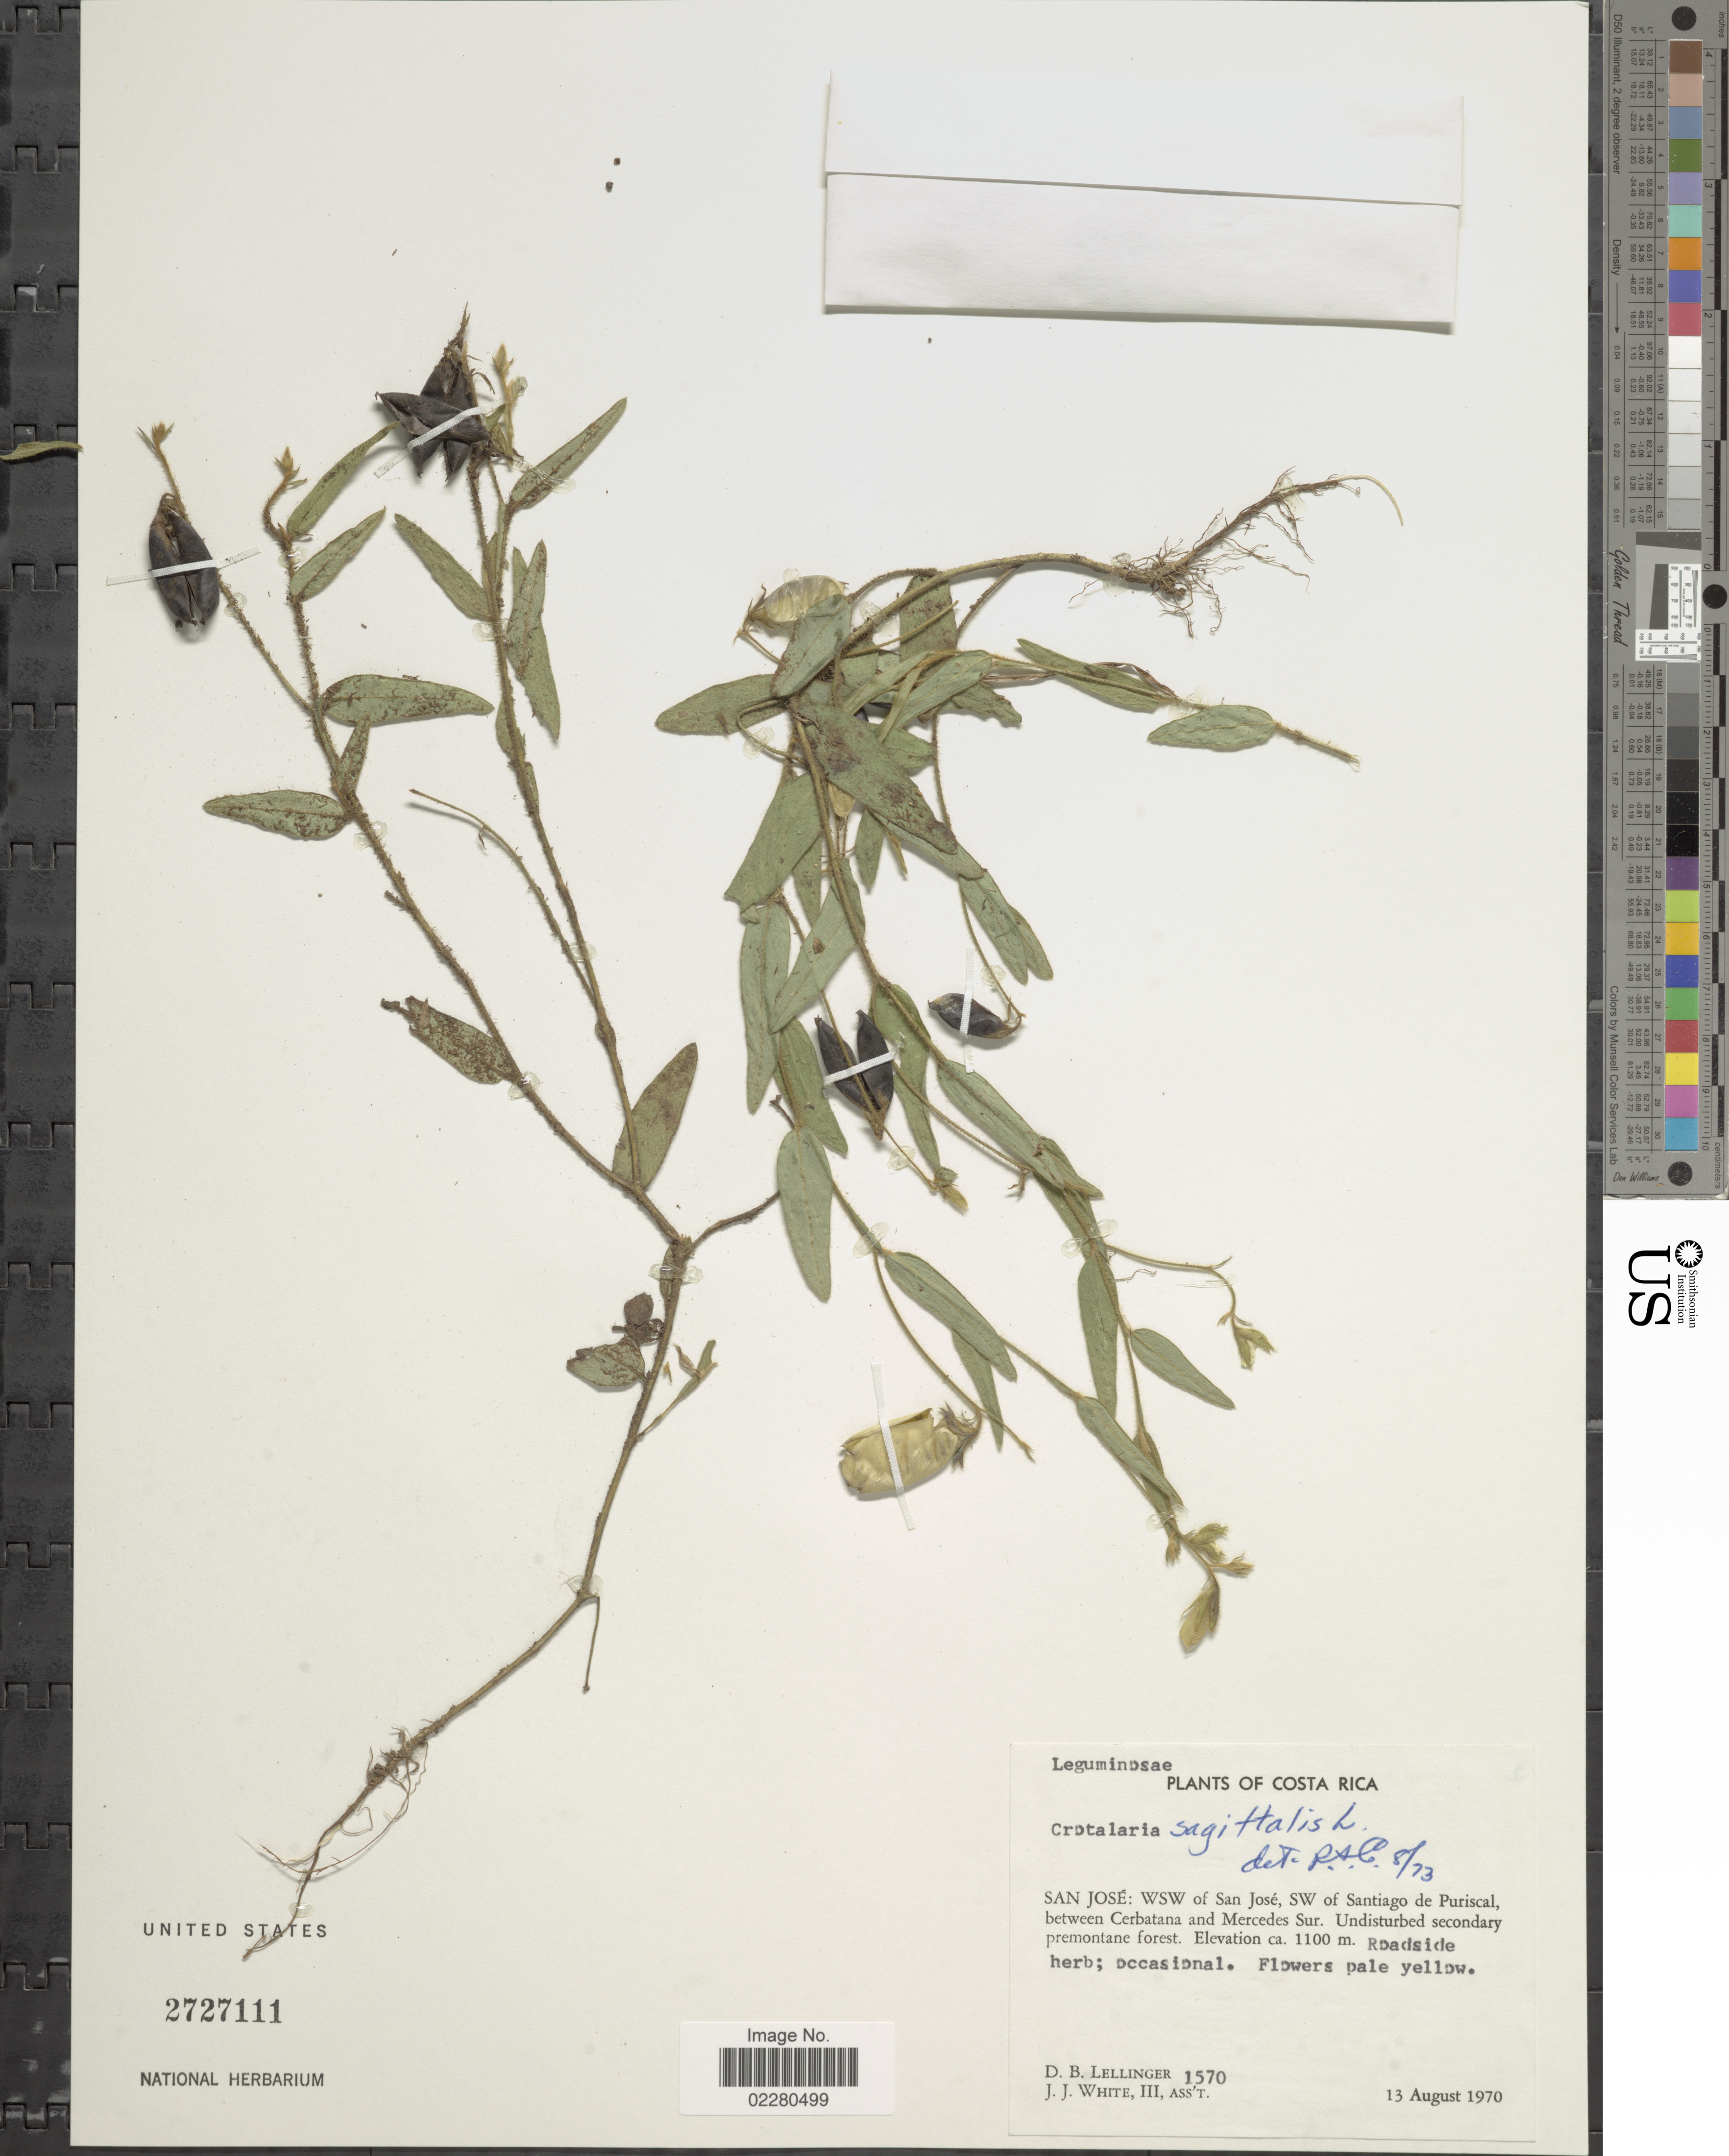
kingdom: Plantae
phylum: Tracheophyta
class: Magnoliopsida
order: Fabales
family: Fabaceae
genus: Crotalaria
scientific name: Crotalaria sagittalis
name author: L.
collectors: D. B. Lellinger & J. J. White III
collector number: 1570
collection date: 1970-08-13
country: Costa Rica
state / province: San José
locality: San José: WSW of San José, SW of Santiago de Puriscal, between Cerbatana and Mercedes Sur.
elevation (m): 1100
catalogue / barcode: US 2727111